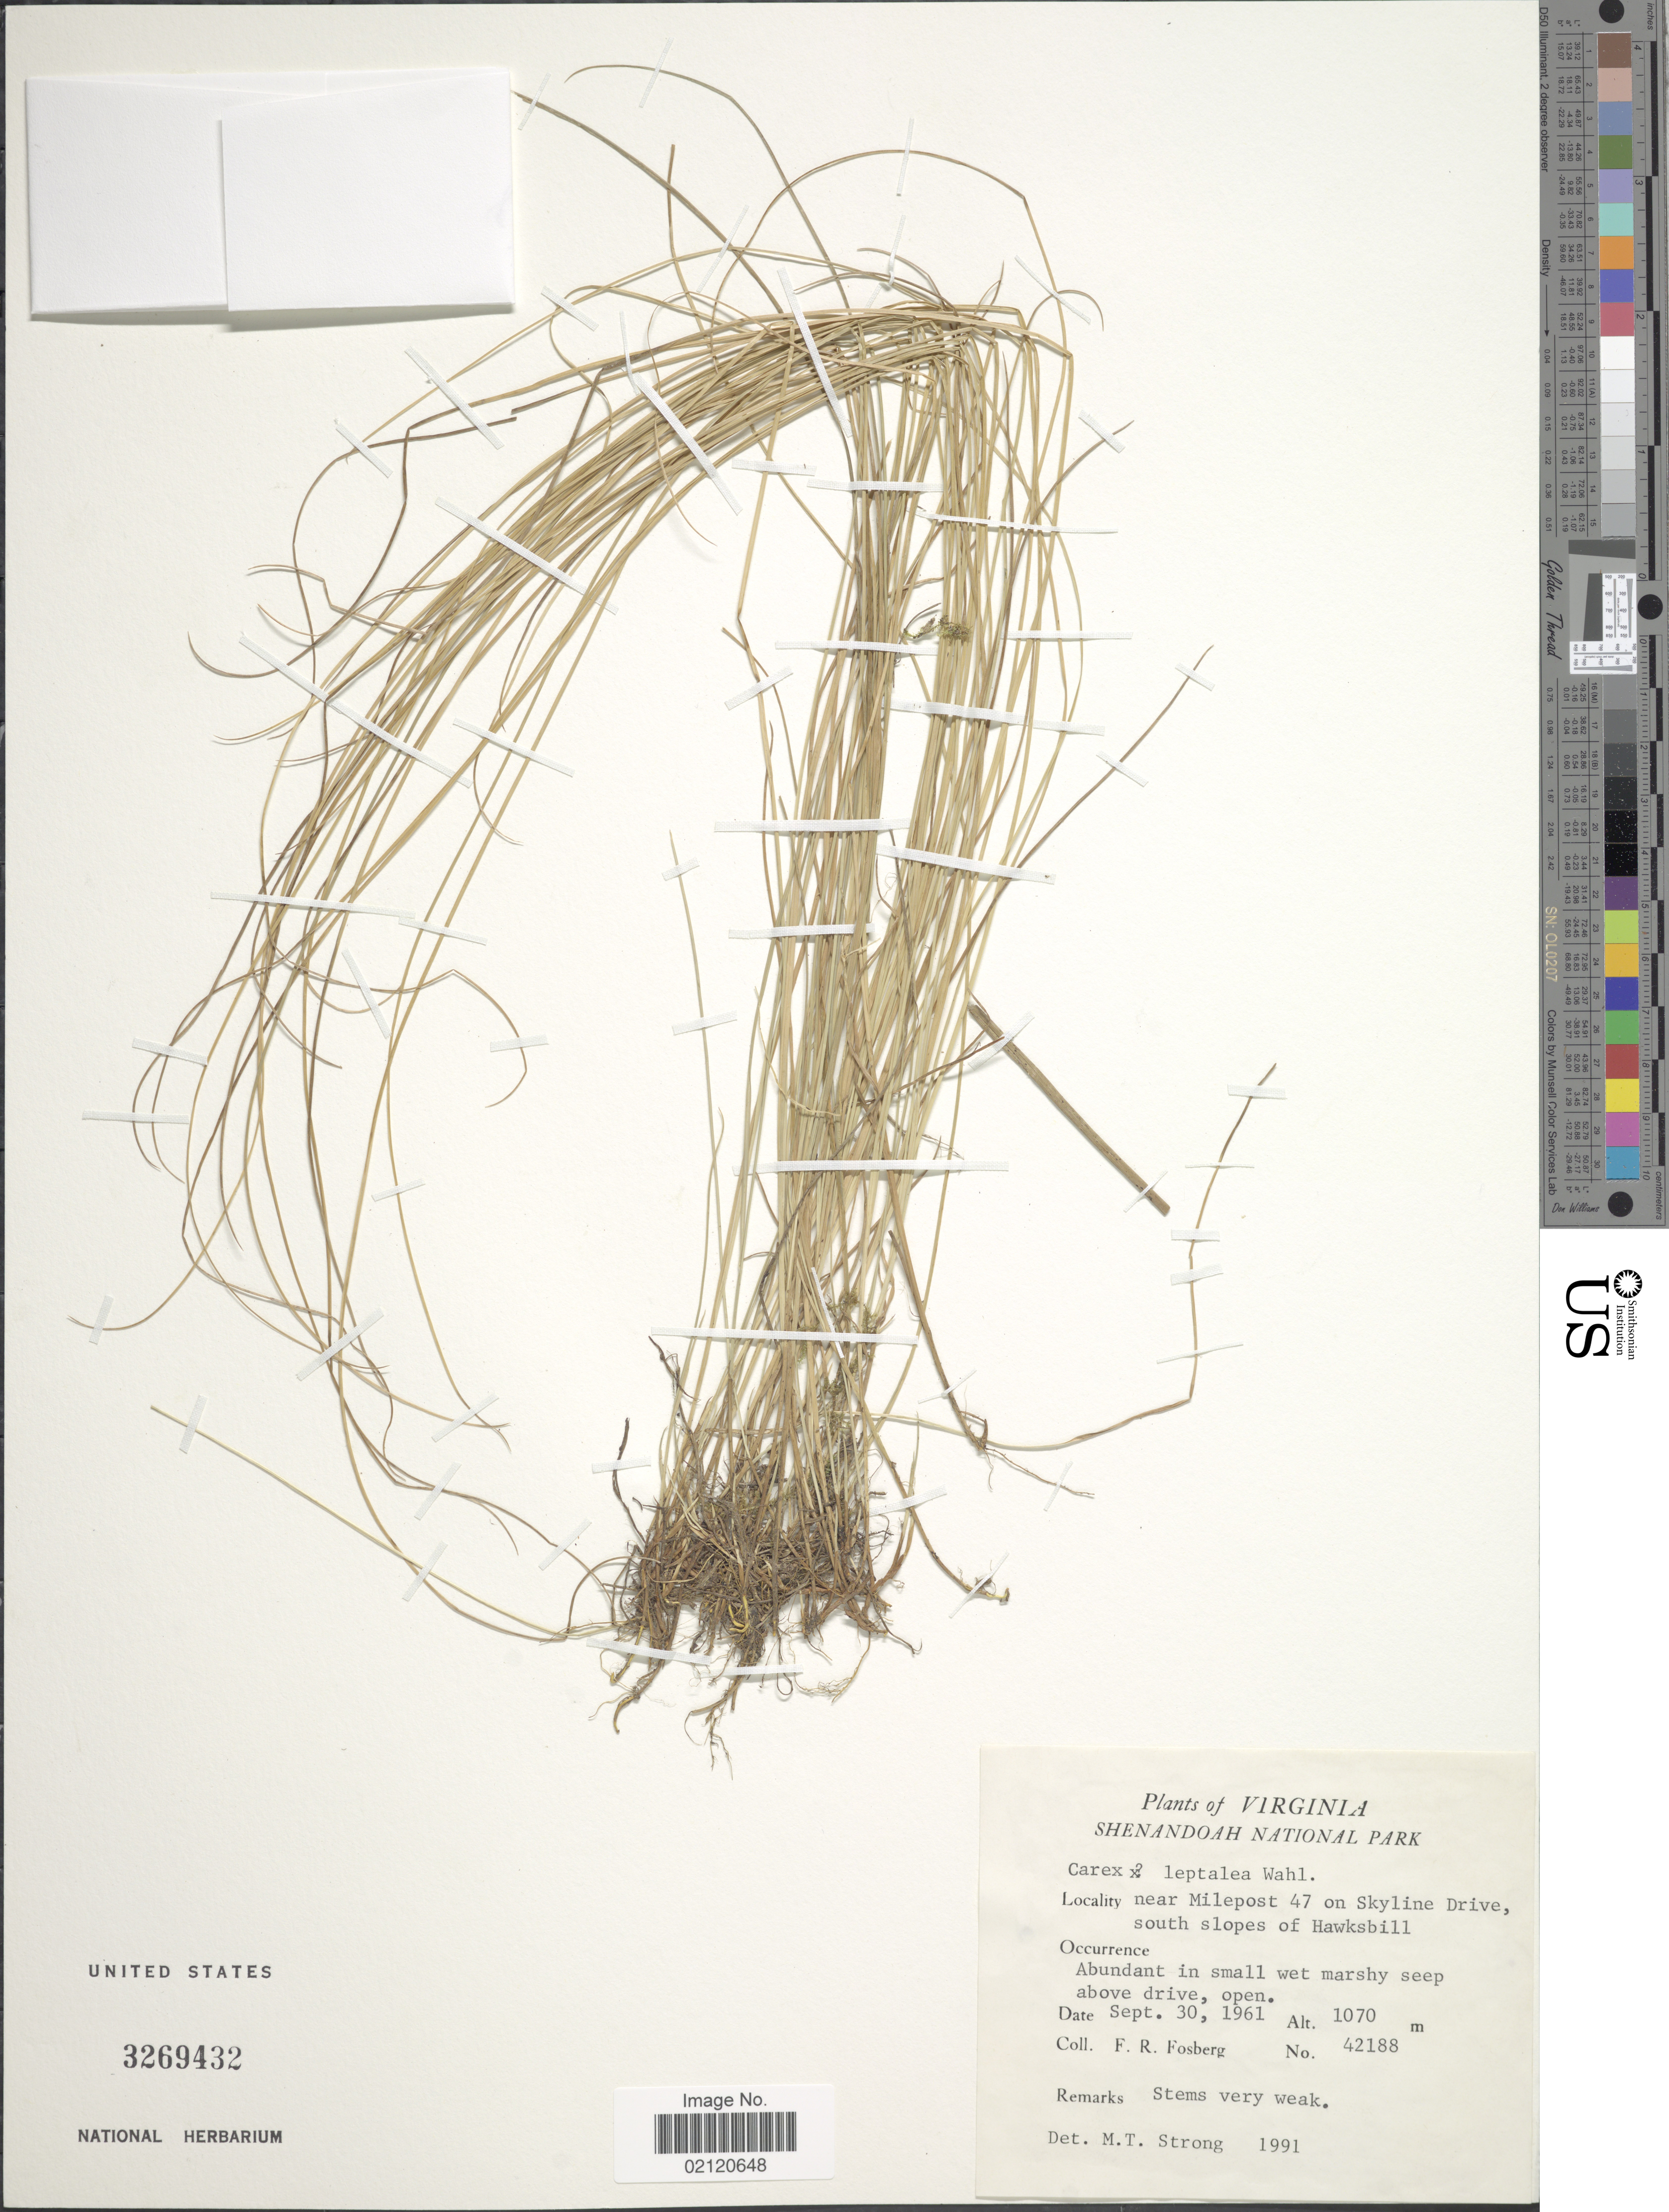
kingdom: Plantae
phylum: Tracheophyta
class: Liliopsida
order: Poales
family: Cyperaceae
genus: Carex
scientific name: Carex leptalea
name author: Wahlenb.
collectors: F. R. Fosberg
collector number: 42188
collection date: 1961-09-30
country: United States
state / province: Virginia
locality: Shenandoah National Park, Near Milepost 47 on Skyline Drive, south slopes of Hawksbill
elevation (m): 1070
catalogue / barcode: US 3269432